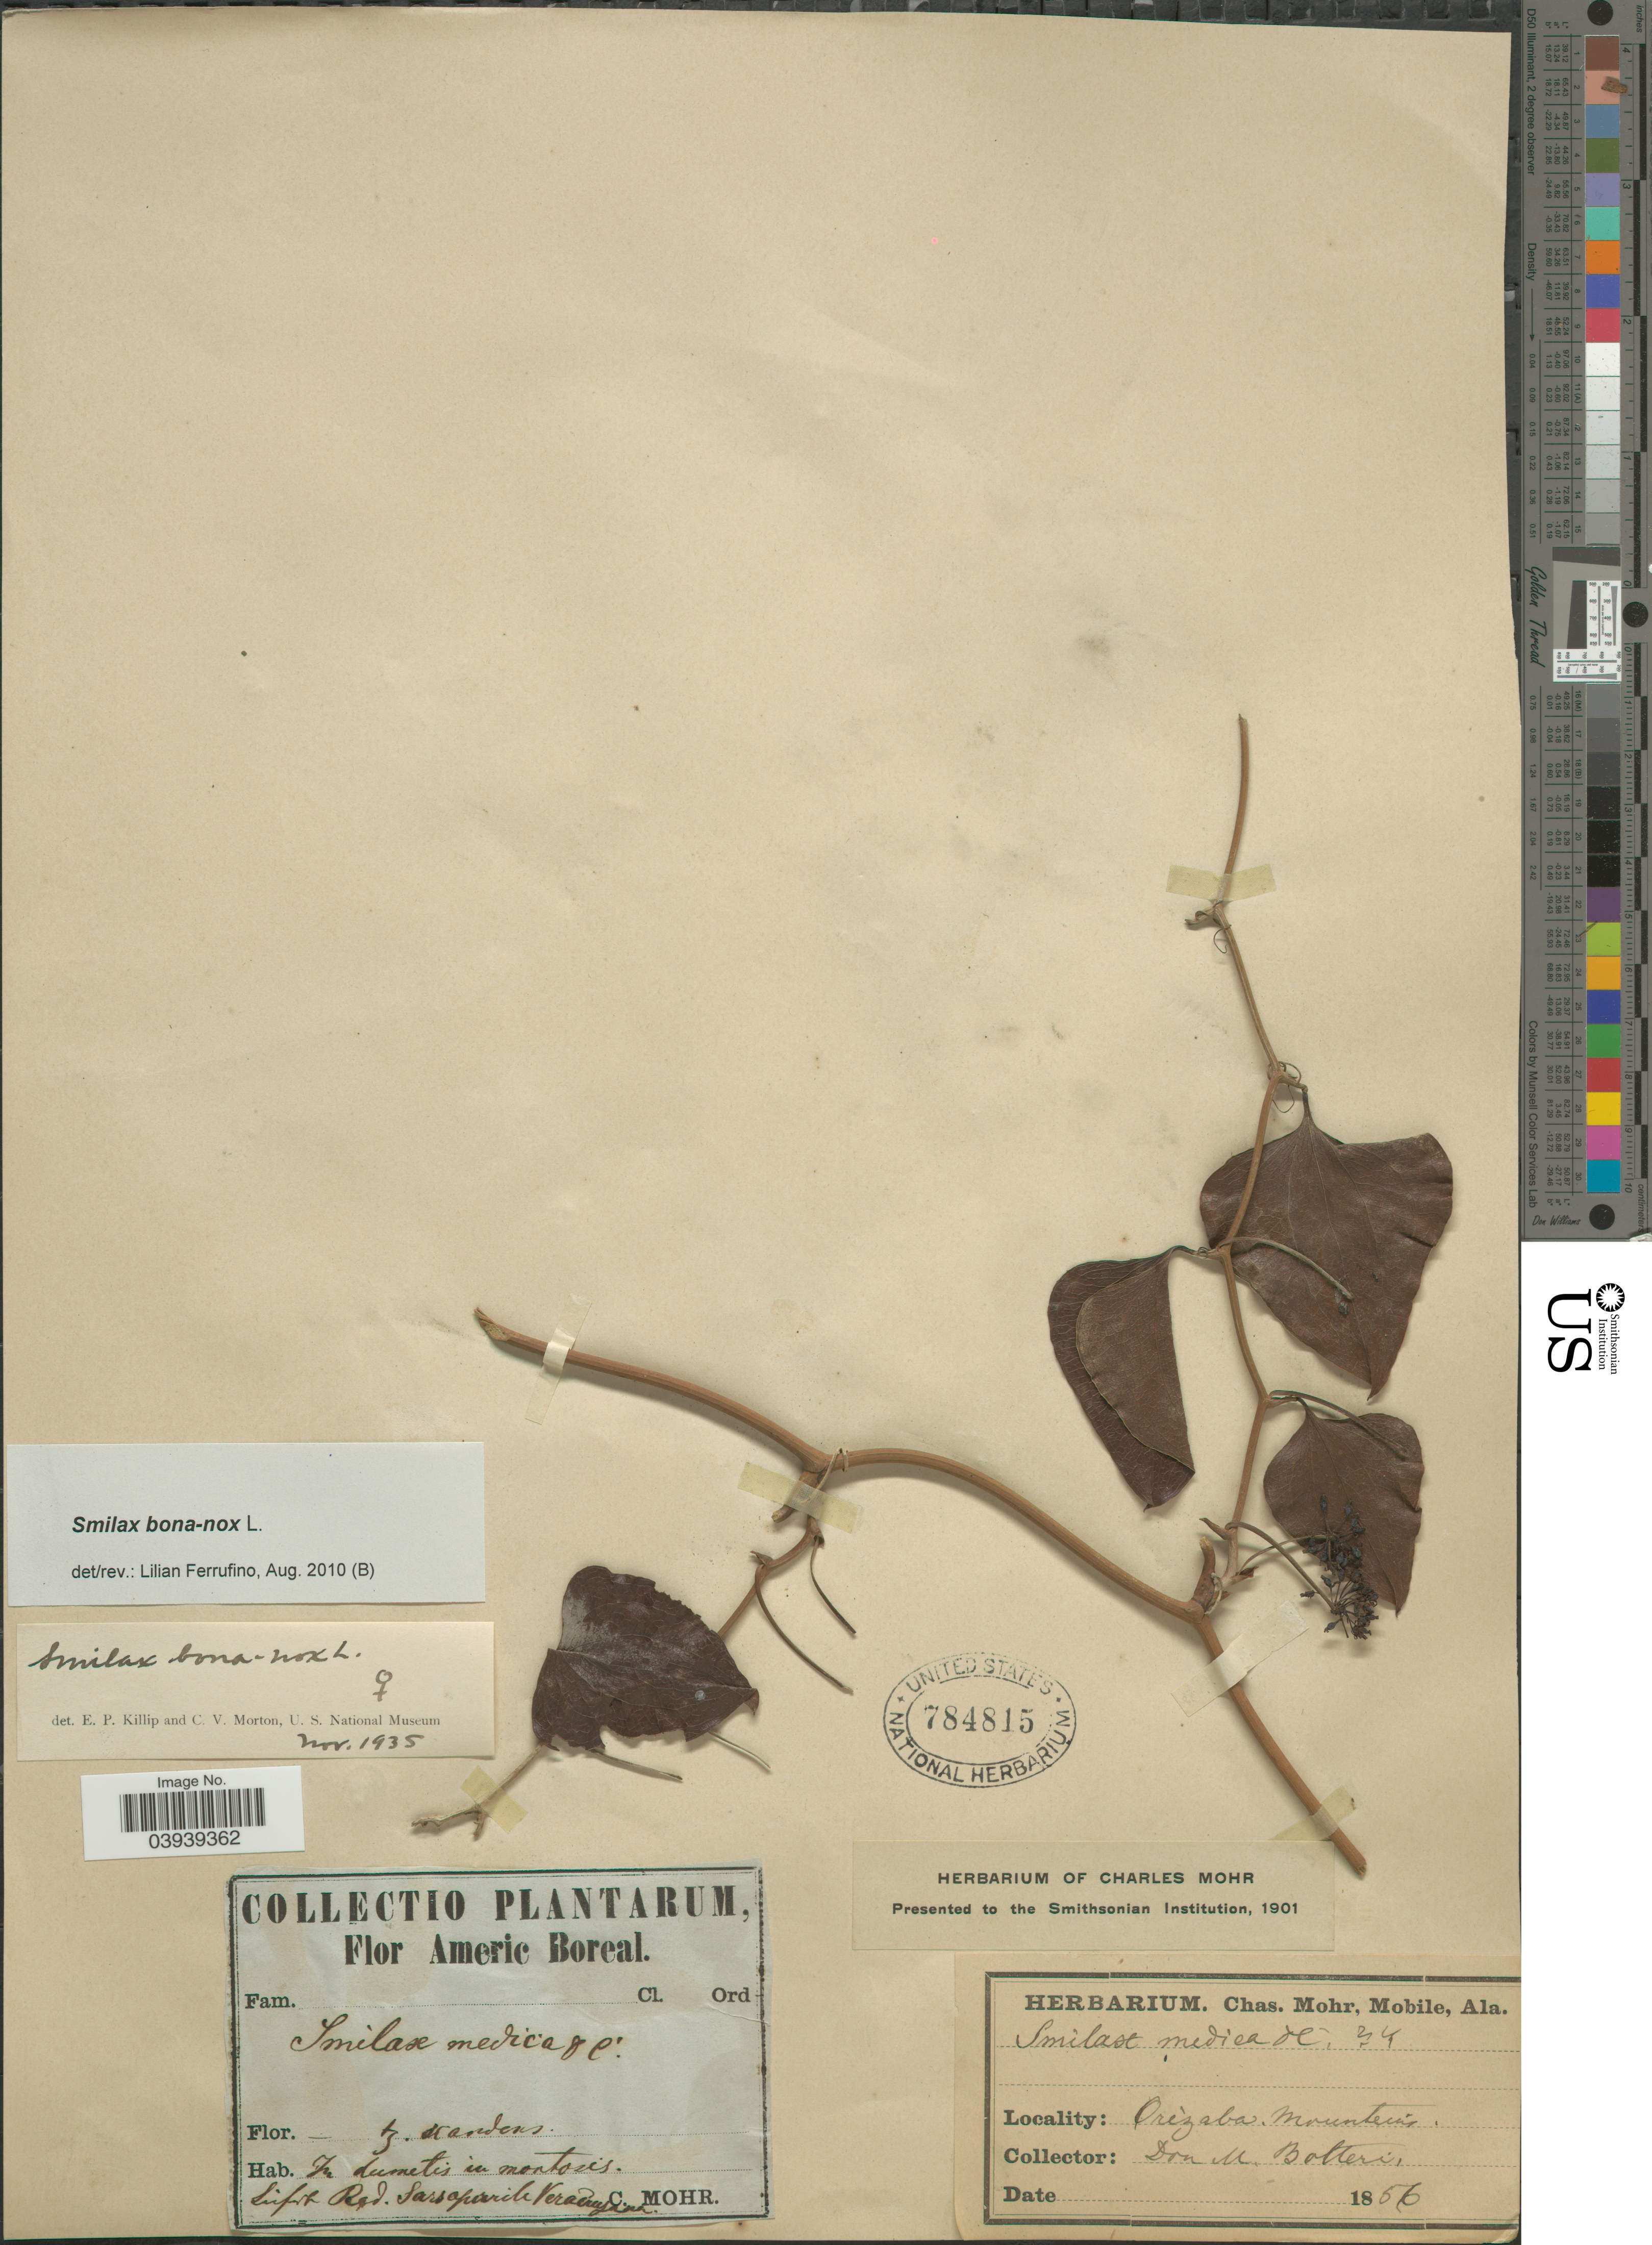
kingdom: Plantae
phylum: Tracheophyta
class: Liliopsida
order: Liliales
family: Smilacaceae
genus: Smilax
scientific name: Smilax bona-nox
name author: L.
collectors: D. Botteri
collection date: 1856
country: Mexico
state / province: Veracruz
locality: Orizaba Mountains.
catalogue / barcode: US 784815